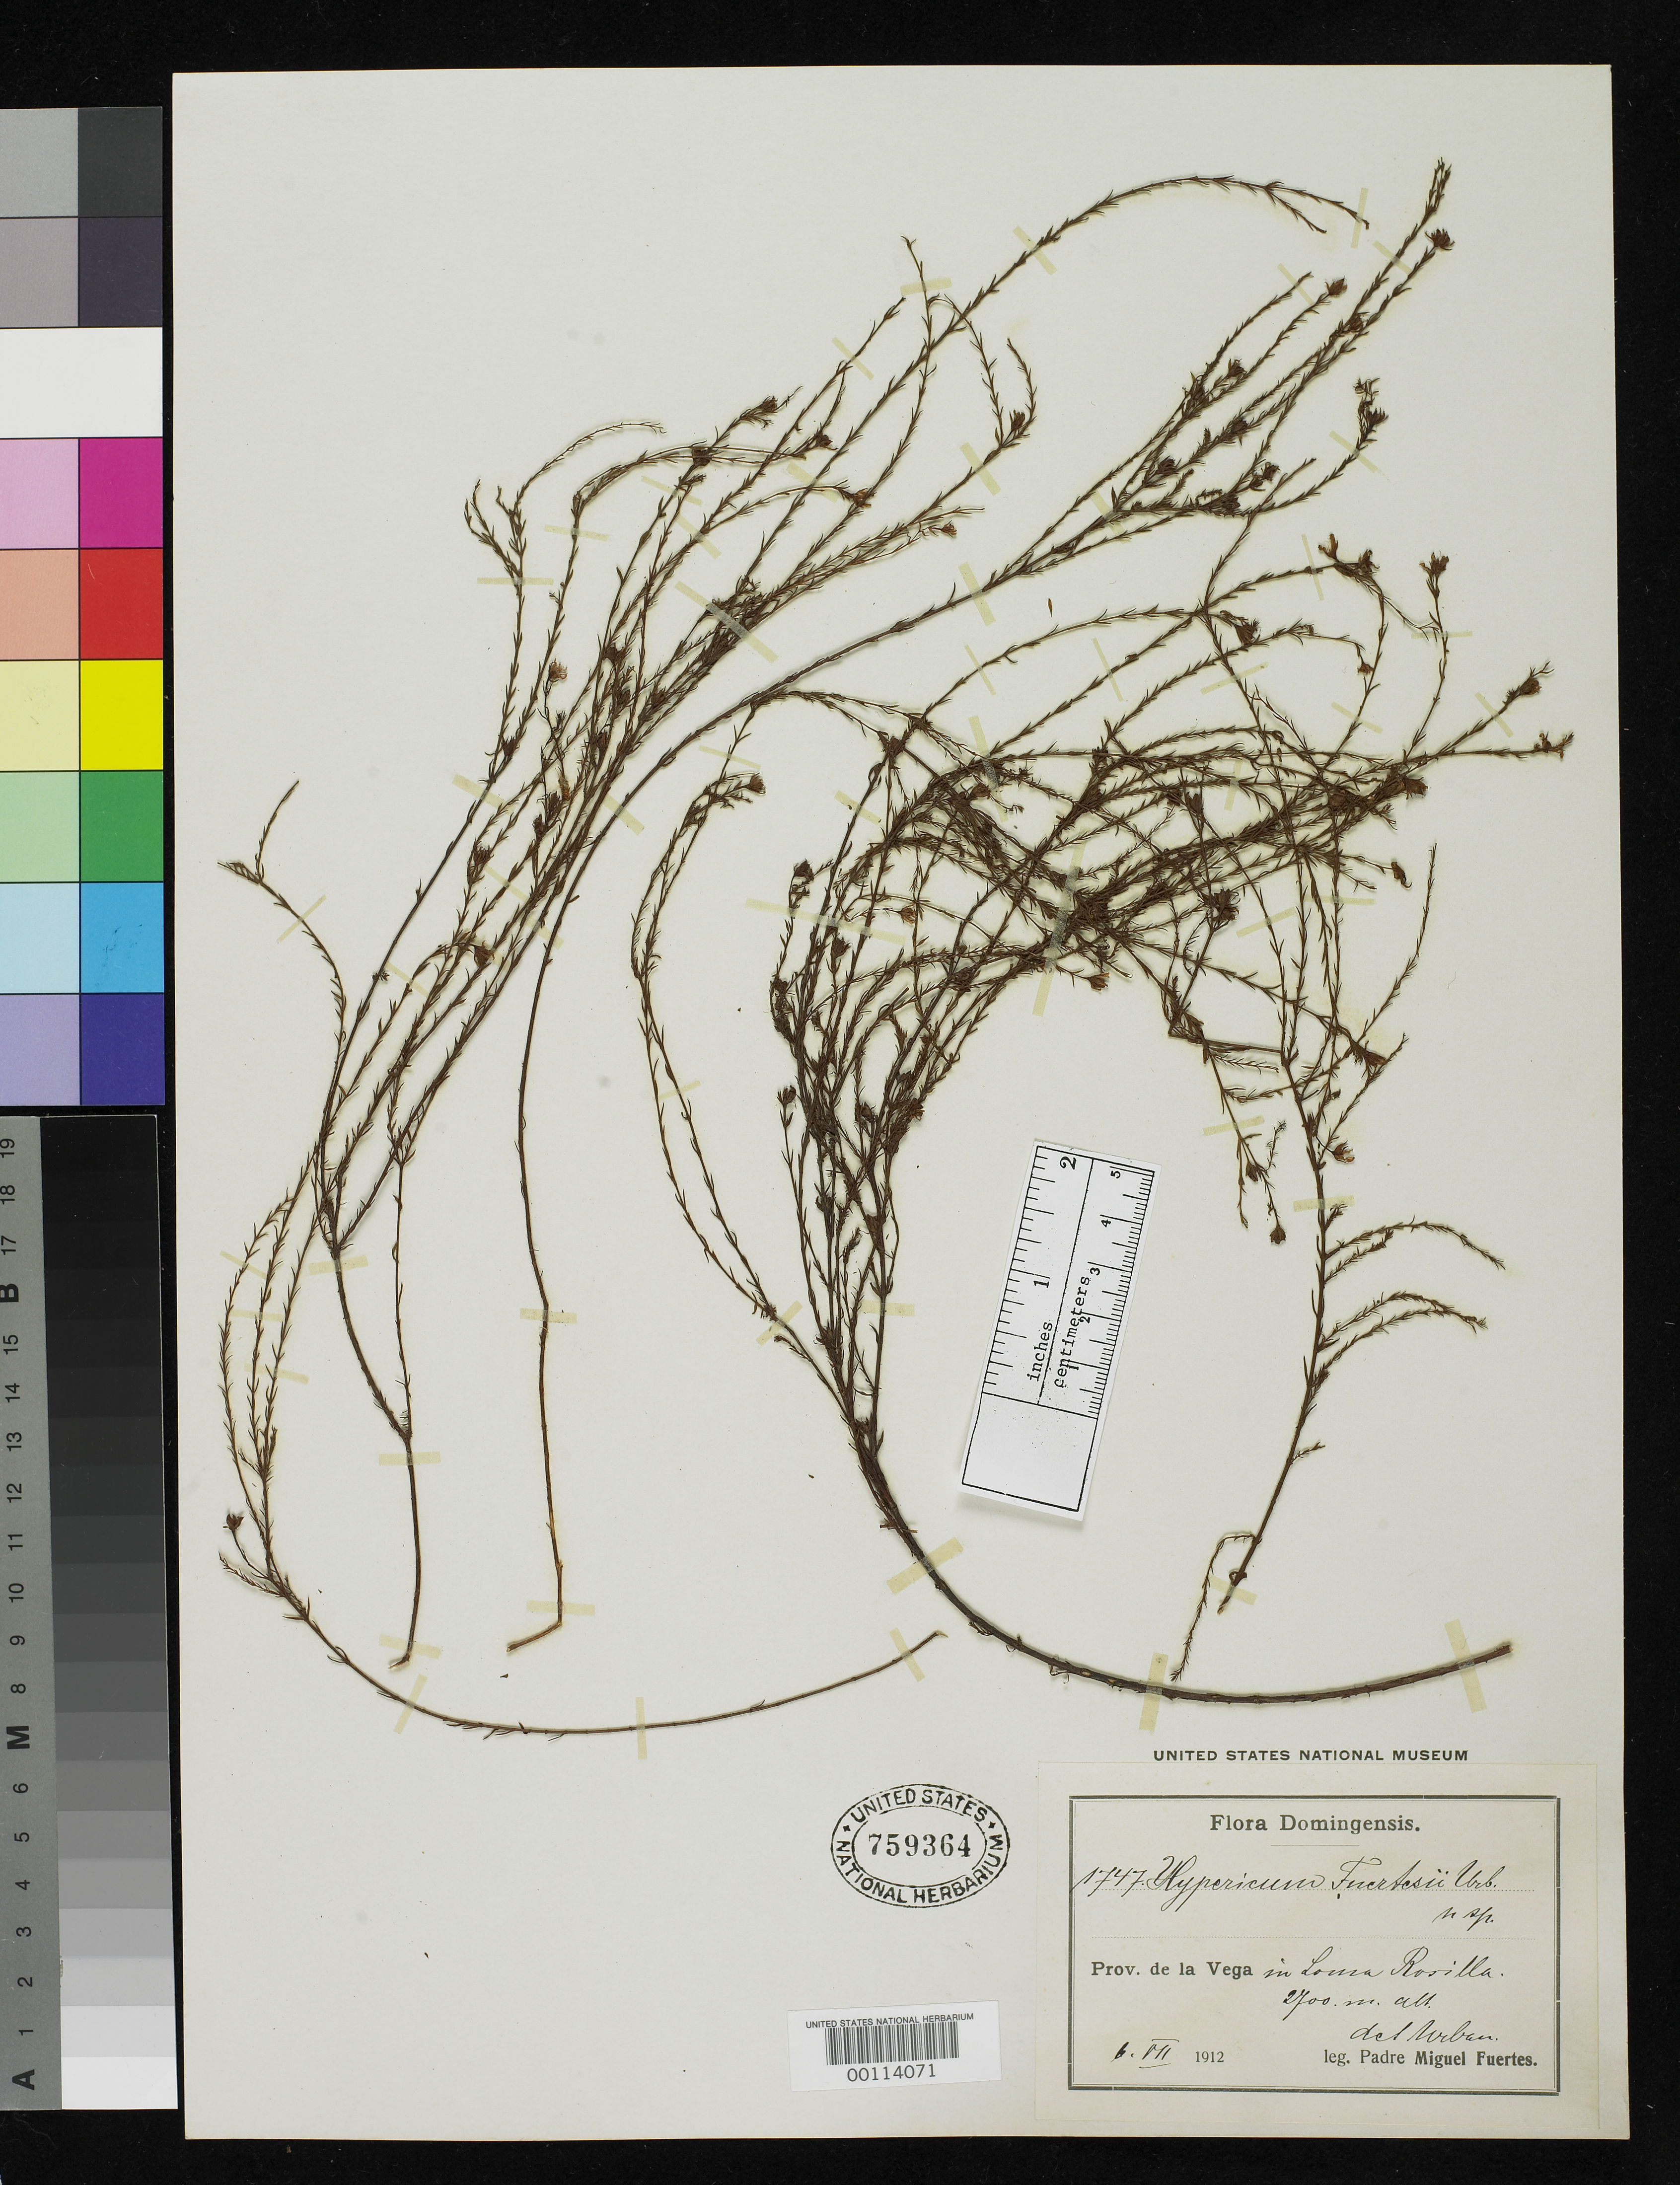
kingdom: Plantae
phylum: Tracheophyta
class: Magnoliopsida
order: Malpighiales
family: Hypericaceae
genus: Hypericum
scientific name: Hypericum fuertesii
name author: Urb.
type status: Isotype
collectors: M. D. Fuertes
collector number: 1747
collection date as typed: Jul 1912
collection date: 1912-07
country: Dominican Republic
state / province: La Vega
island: Hispaniola Island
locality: Loma Rosilla.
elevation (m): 2700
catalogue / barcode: US 759364